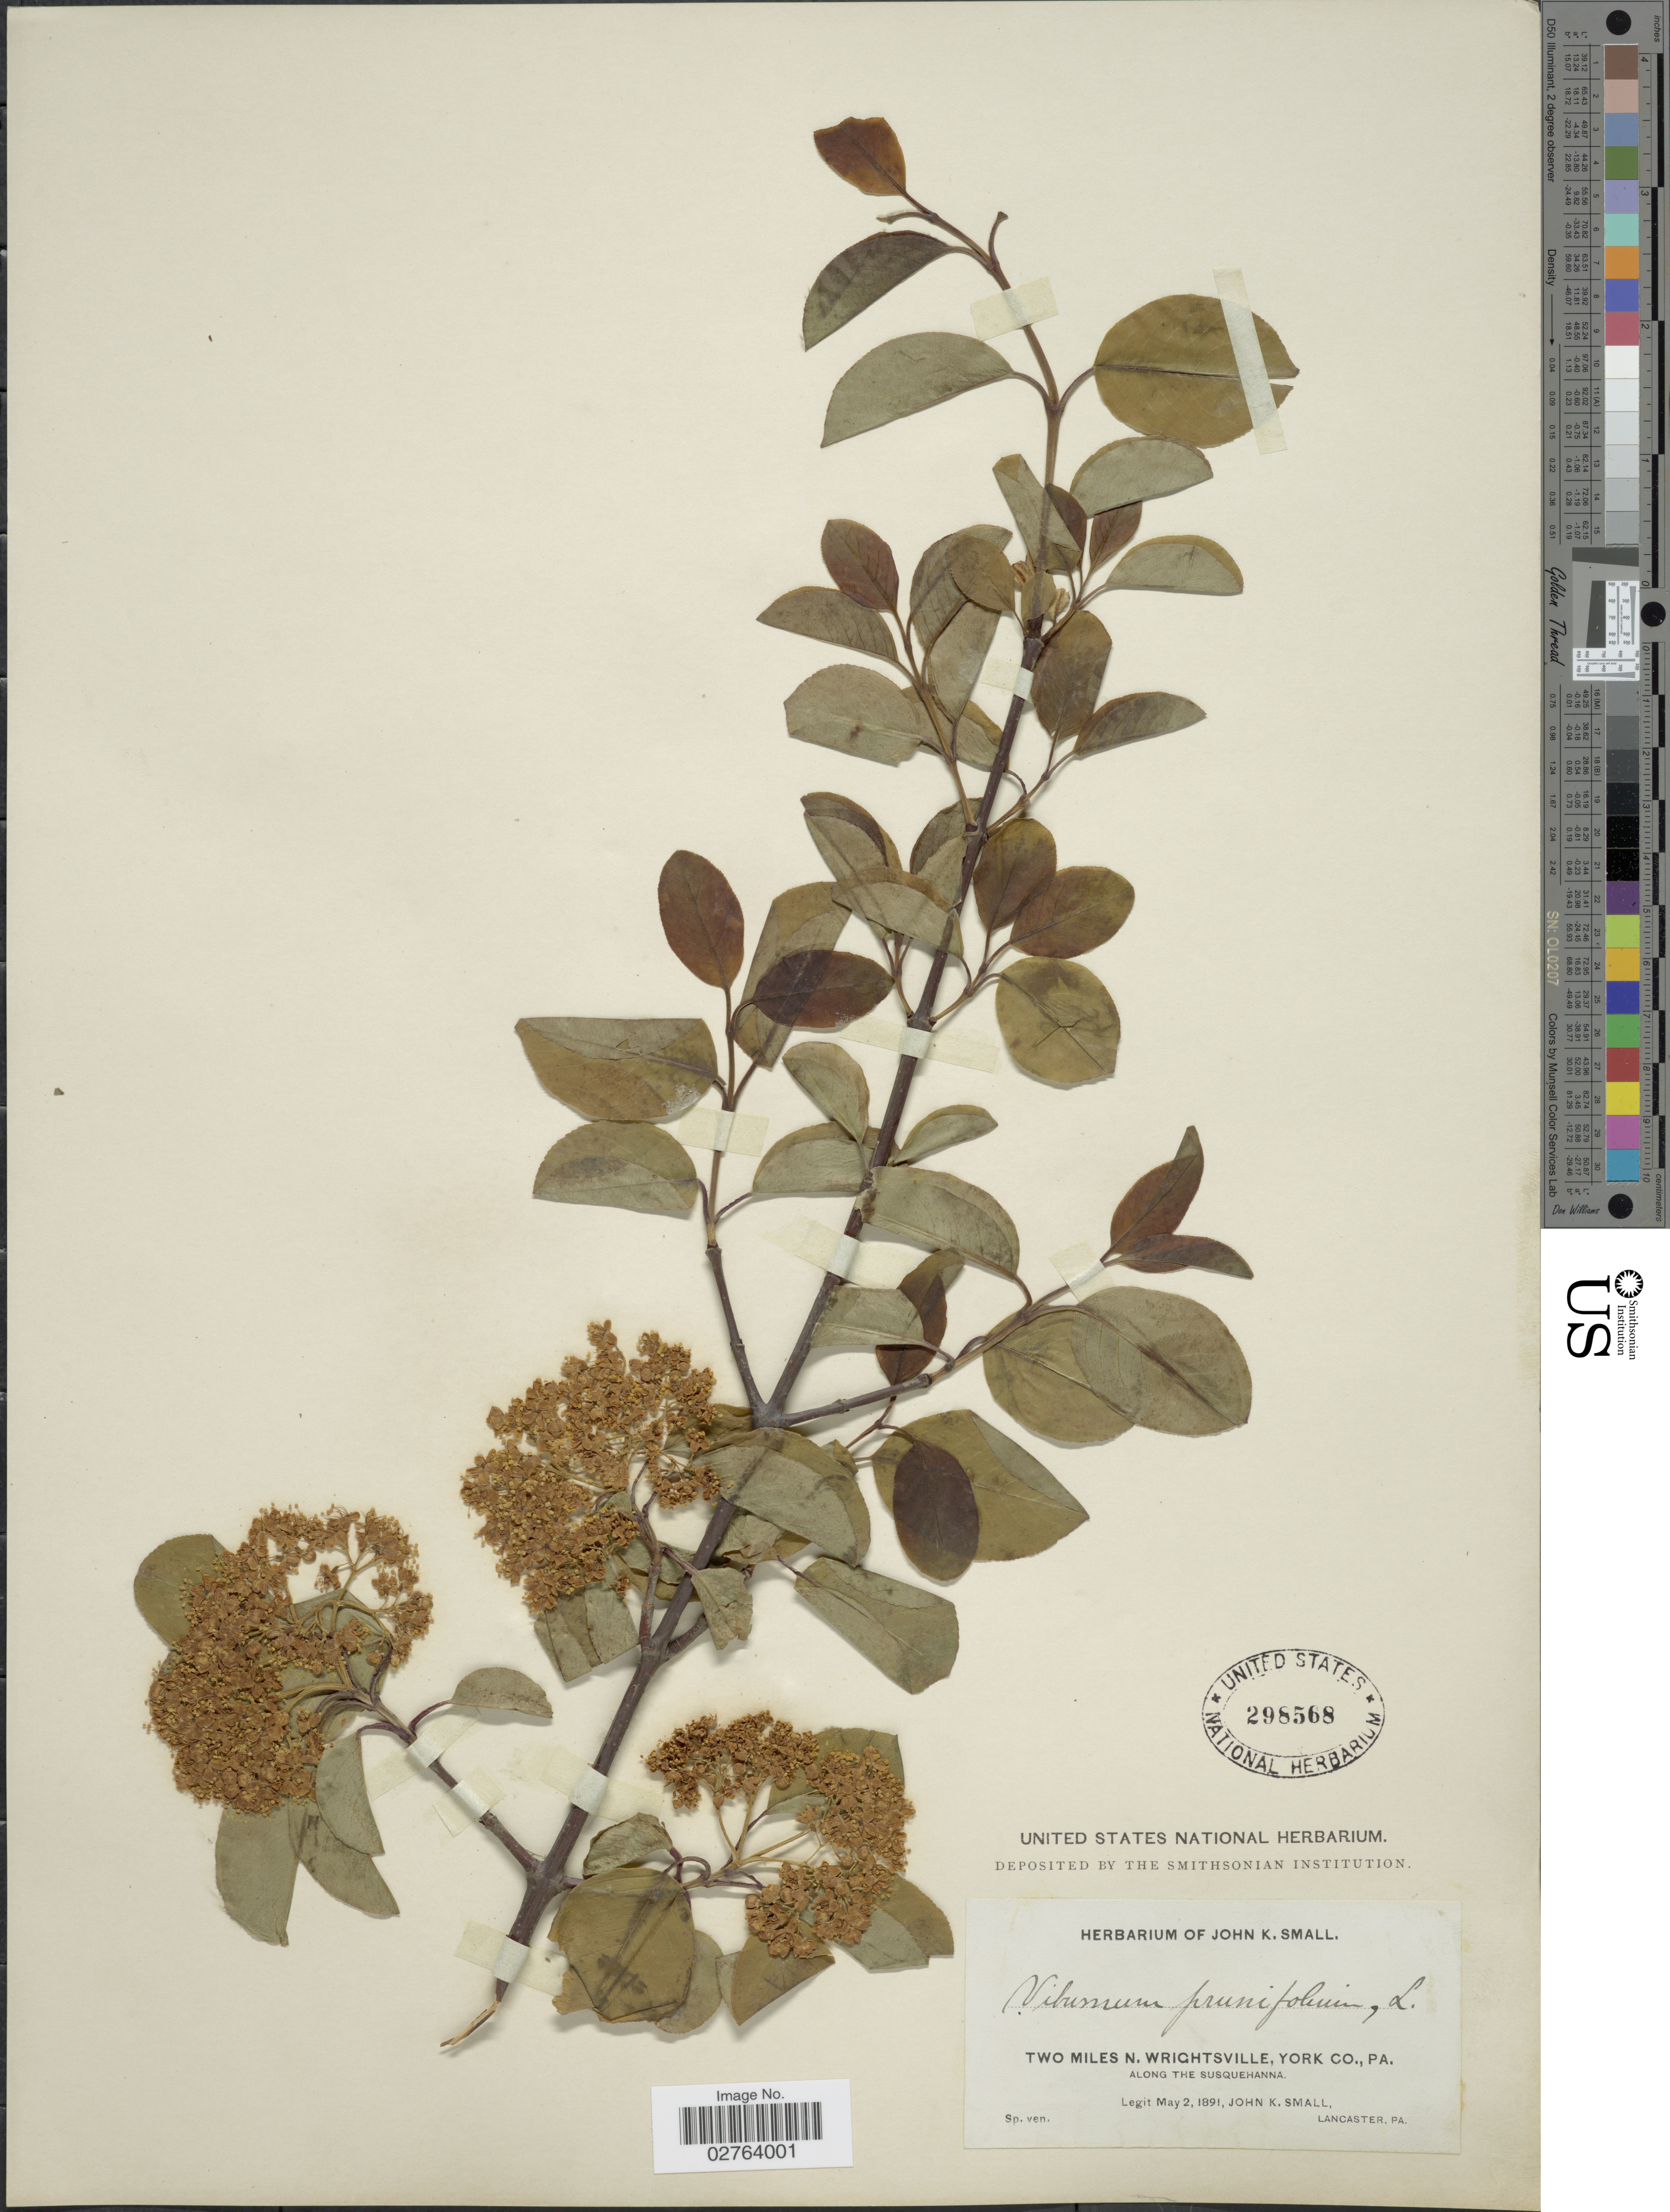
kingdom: Plantae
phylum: Tracheophyta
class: Magnoliopsida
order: Dipsacales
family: Viburnaceae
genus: Viburnum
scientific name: Viburnum prunifolium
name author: L.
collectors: J. K. Small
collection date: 1891-05-02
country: United States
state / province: Pennsylvania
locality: Two miles N. Wrightsville, York Co. Along the Susquehanna.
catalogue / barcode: US 298568